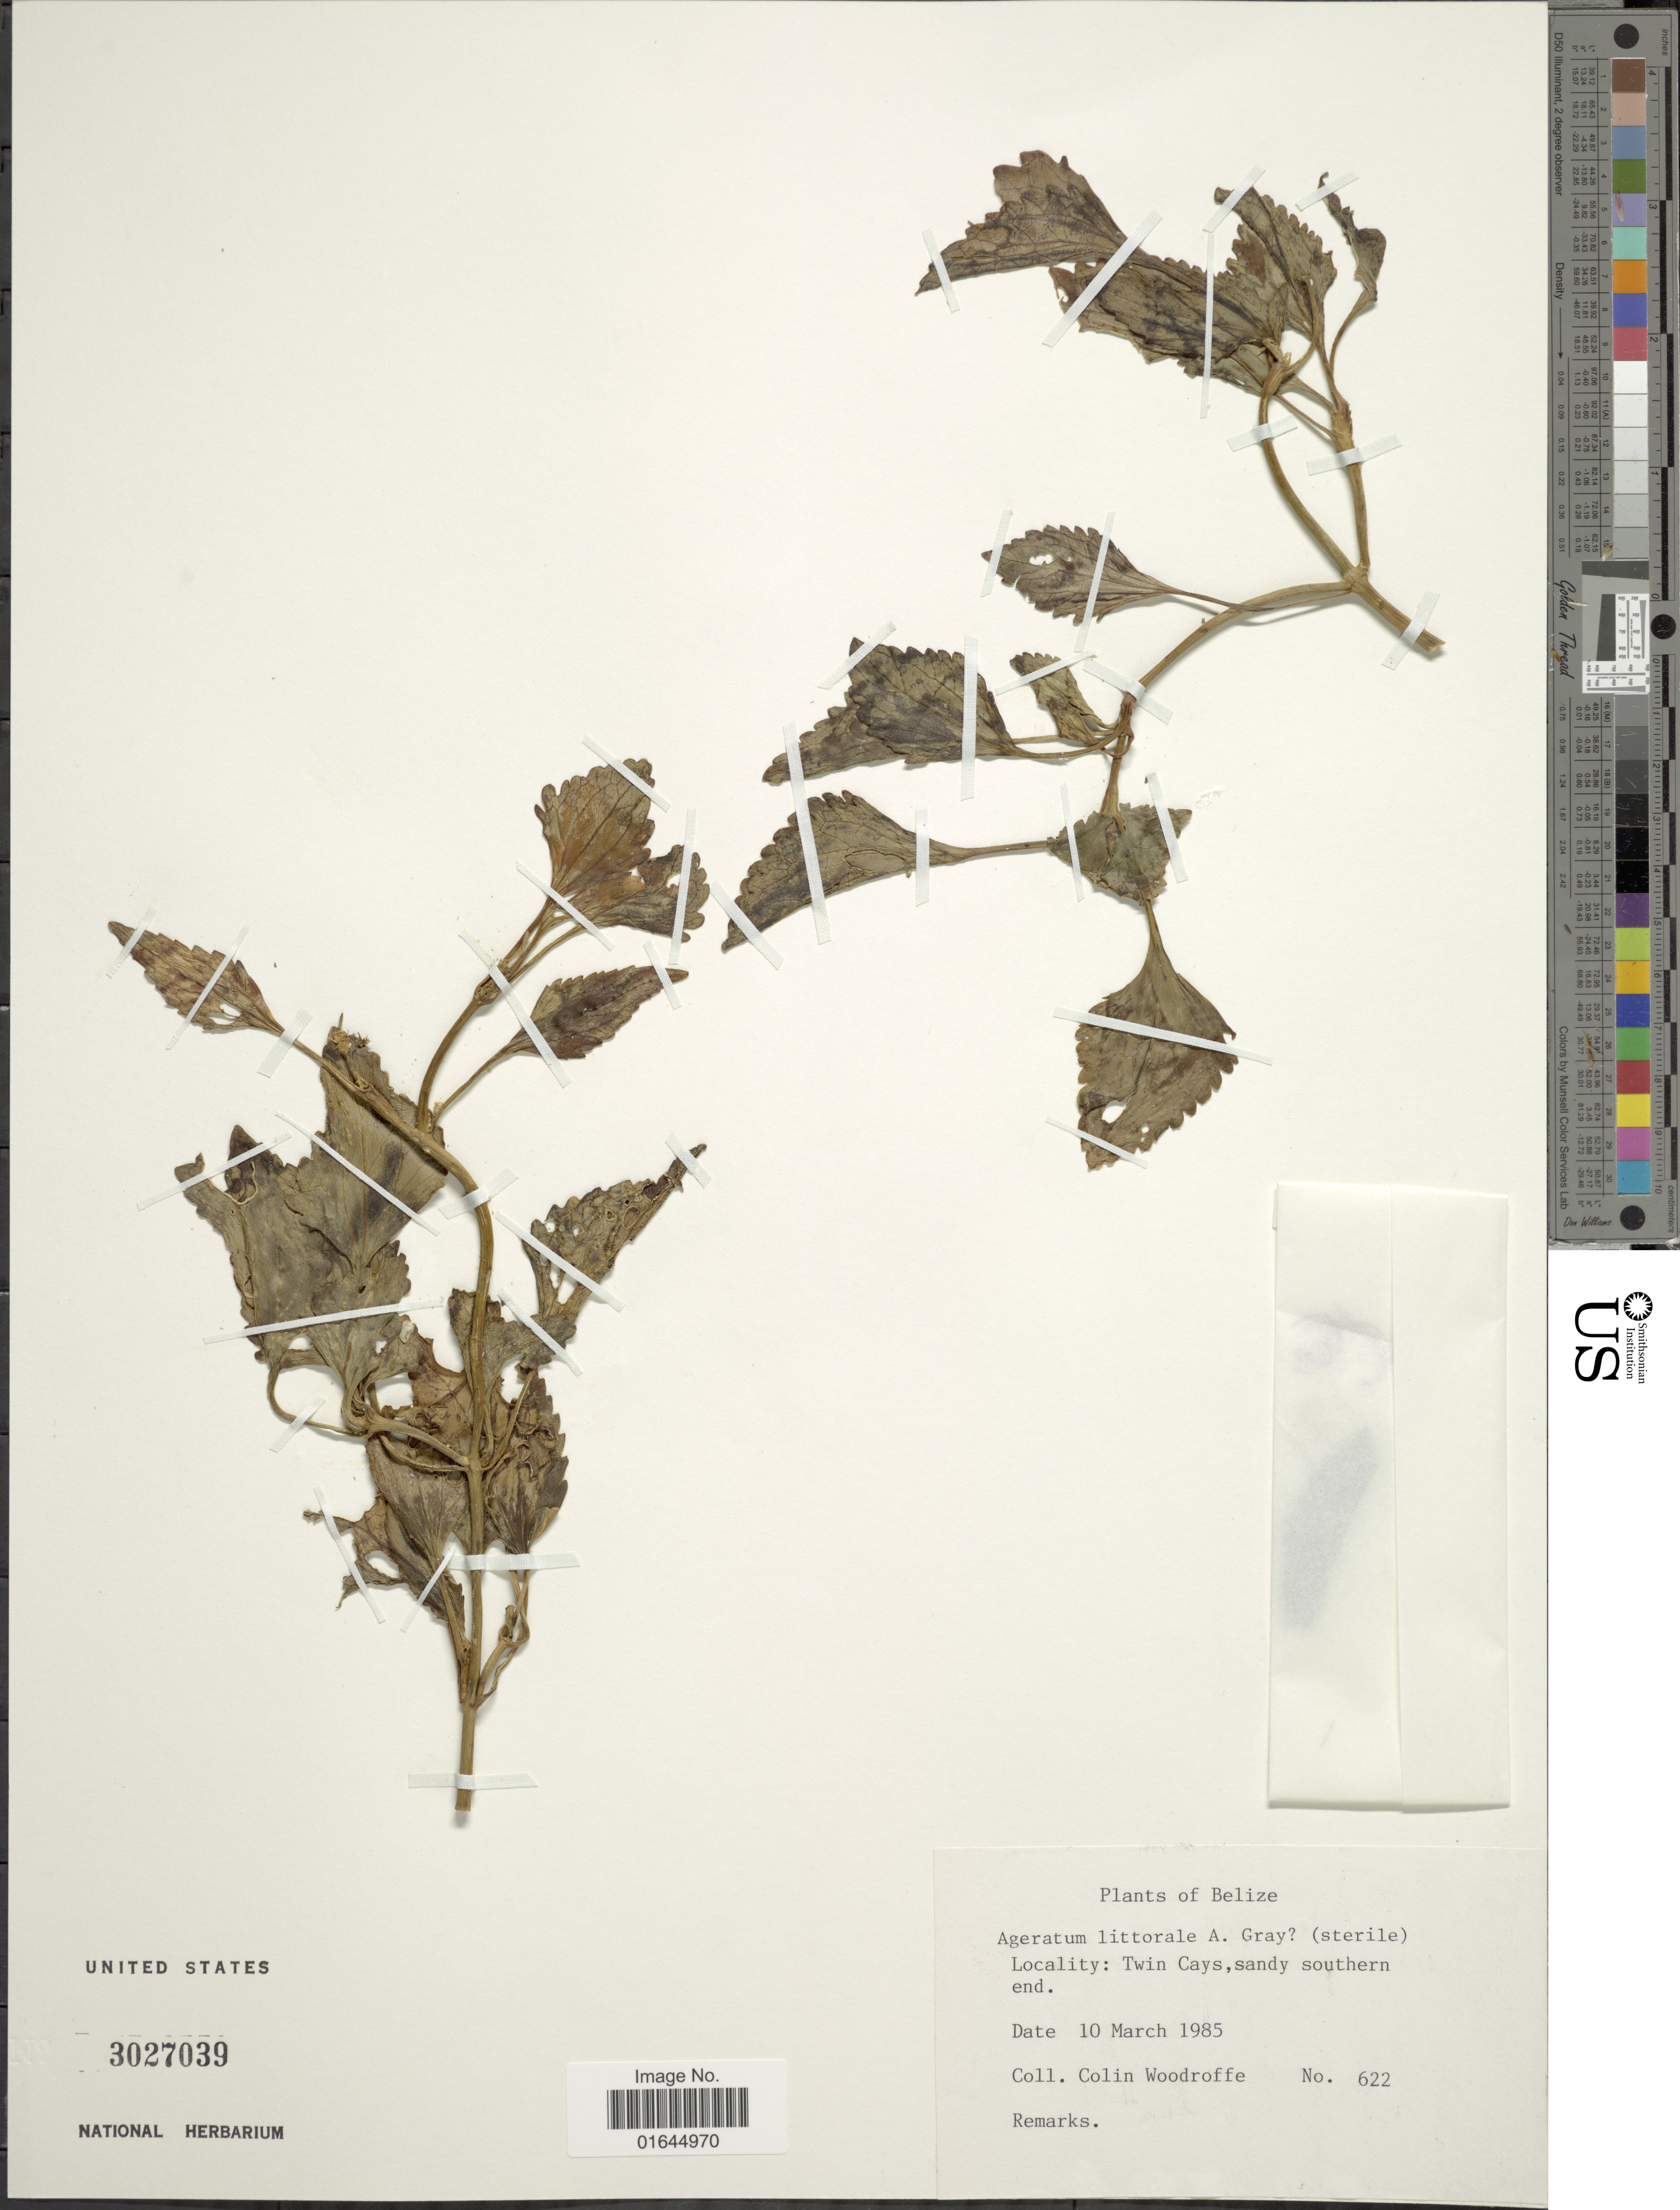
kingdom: Plantae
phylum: Tracheophyta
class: Magnoliopsida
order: Asterales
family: Asteraceae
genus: Ageratum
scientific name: Ageratum littorale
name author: A. Gray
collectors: C. Woodroffe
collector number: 622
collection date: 1985-03-10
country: Belize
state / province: Belize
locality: Twin Cays, sandy southern end.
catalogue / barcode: US 3027039